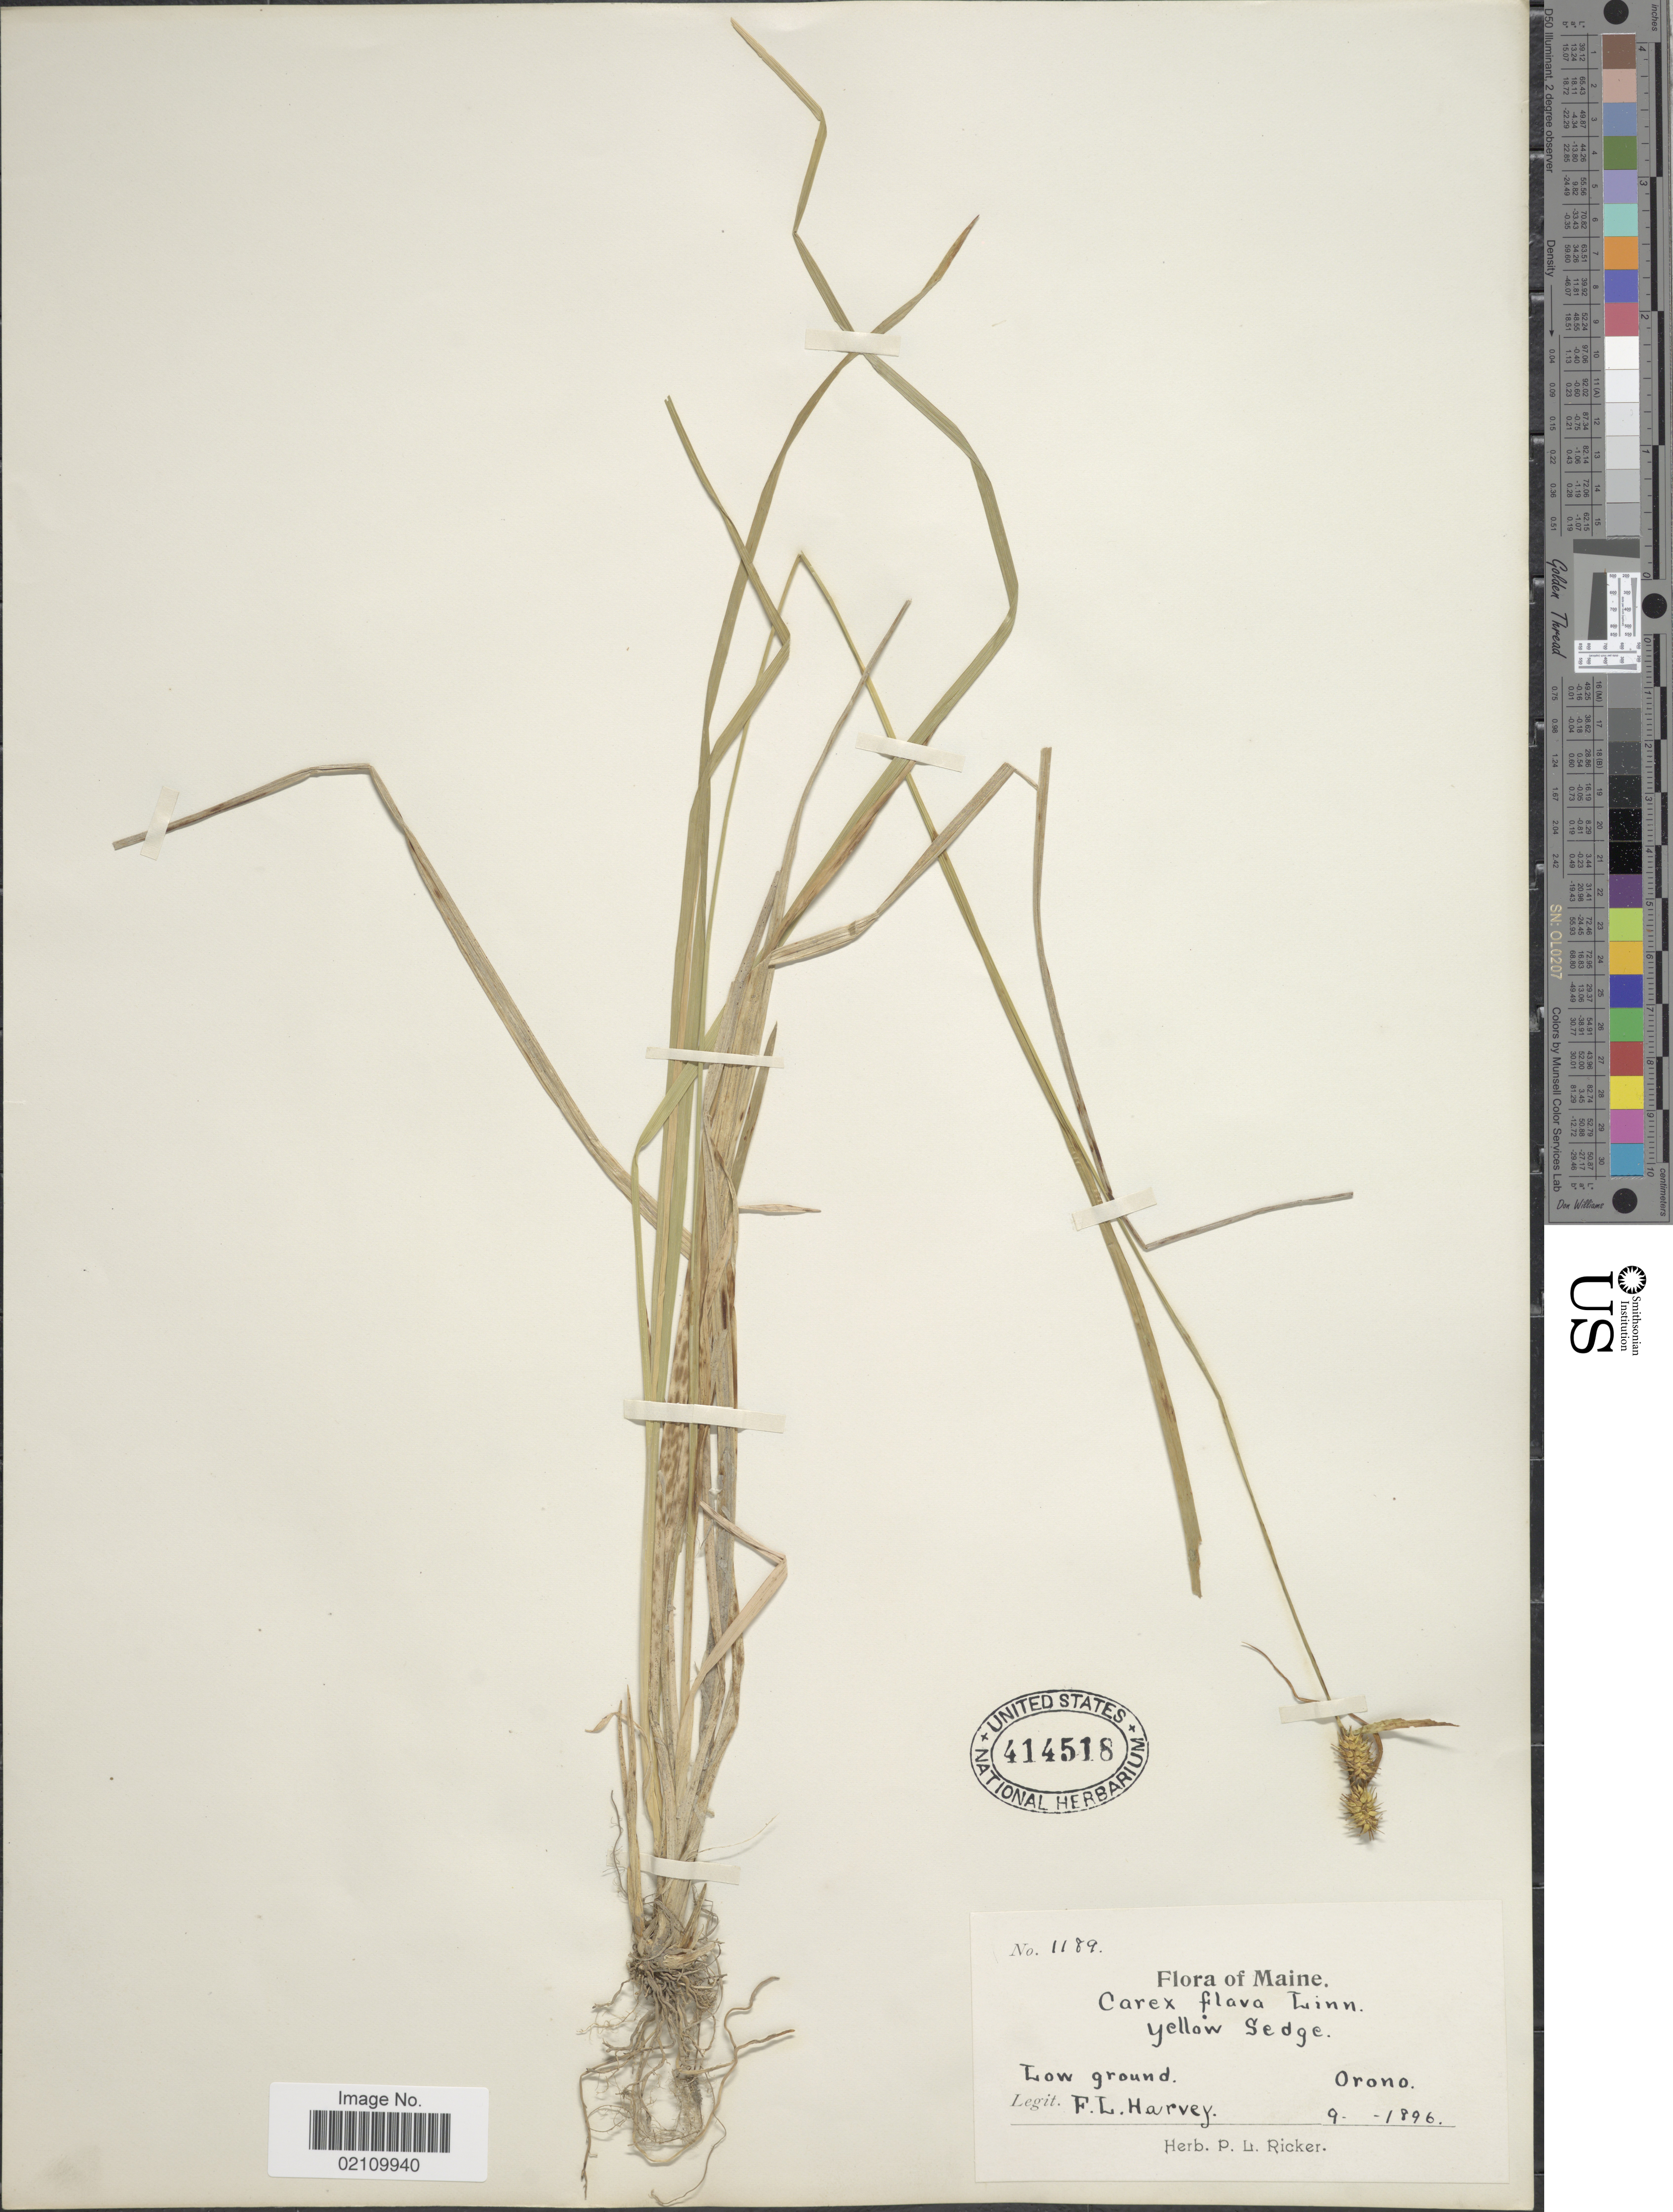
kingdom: Plantae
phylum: Tracheophyta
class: Liliopsida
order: Poales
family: Cyperaceae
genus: Carex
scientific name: Carex flava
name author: L.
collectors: F. L. Harvey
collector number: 1189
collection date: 1896-09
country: United States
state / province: Maine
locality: Low ground, Orono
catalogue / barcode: US 414518